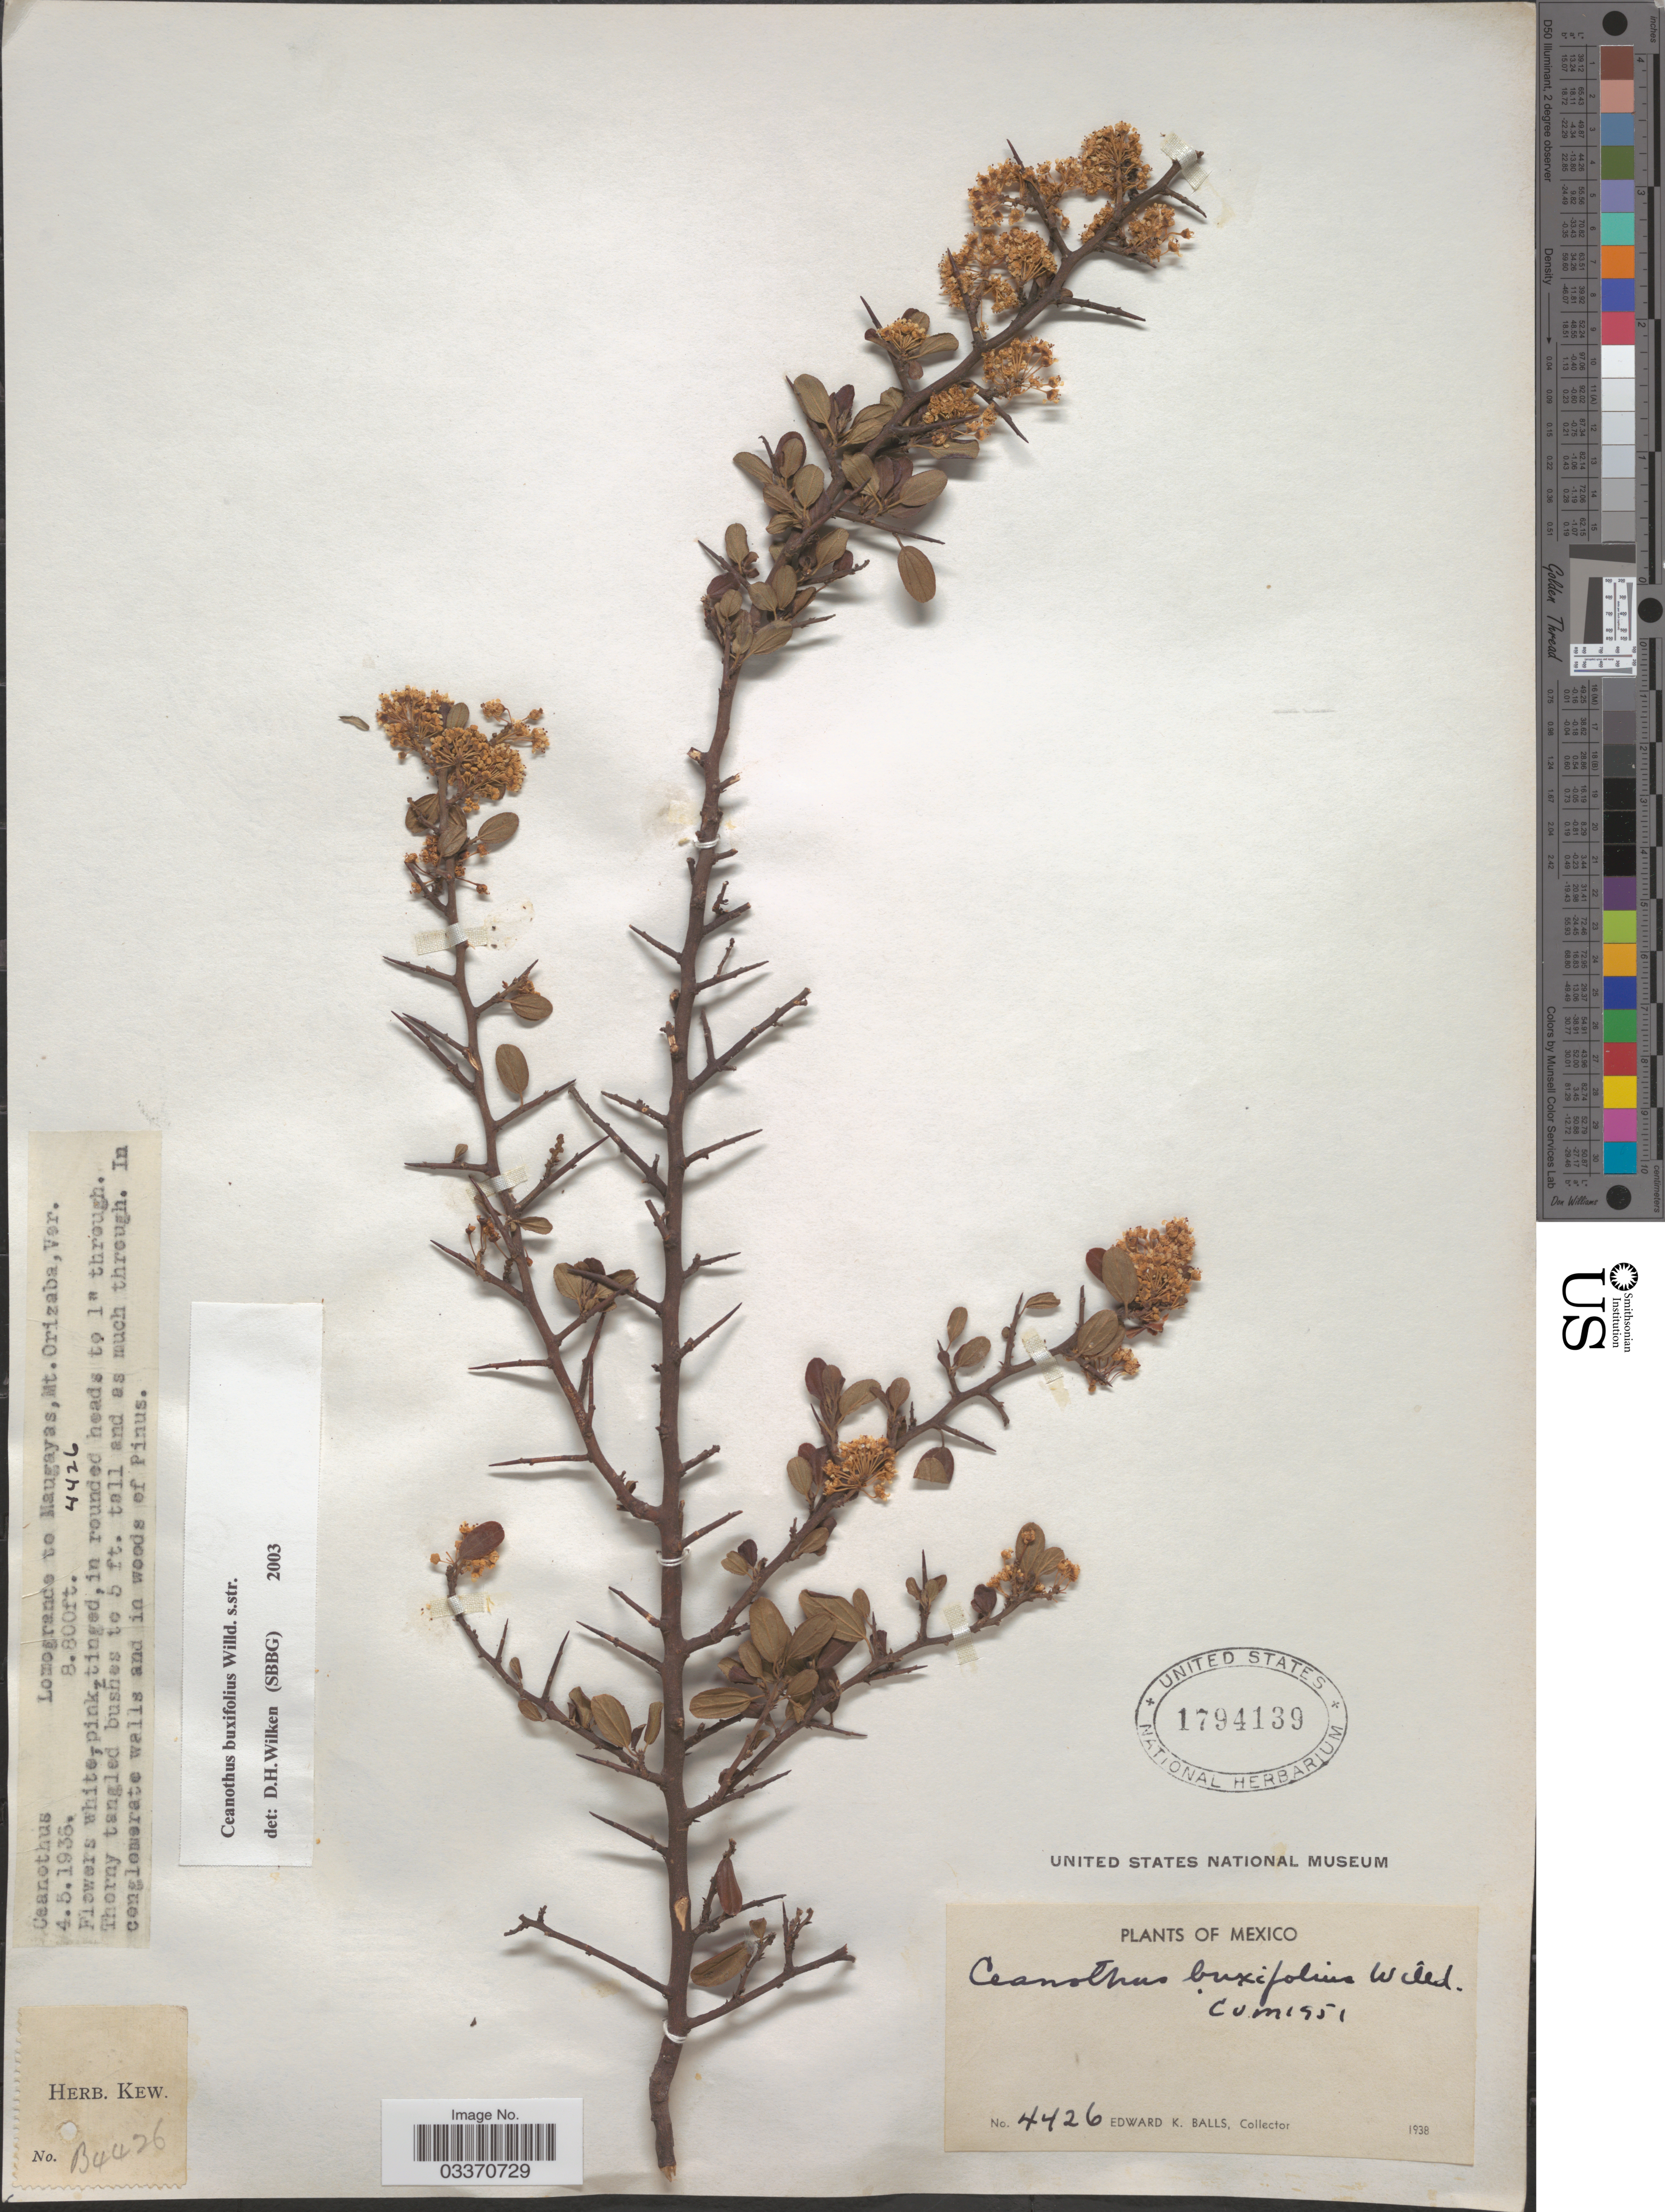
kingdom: Plantae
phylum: Tracheophyta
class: Magnoliopsida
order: Rosales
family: Rhamnaceae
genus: Ceanothus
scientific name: Ceanothus buxifolius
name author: Willd. ex Roem. & Schult.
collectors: E. K. Balls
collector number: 4426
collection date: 1938-05-04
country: Mexico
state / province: Veracruz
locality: Lomogrande to Maugayas, Mt. Orizaba.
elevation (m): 2682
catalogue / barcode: US 1794139